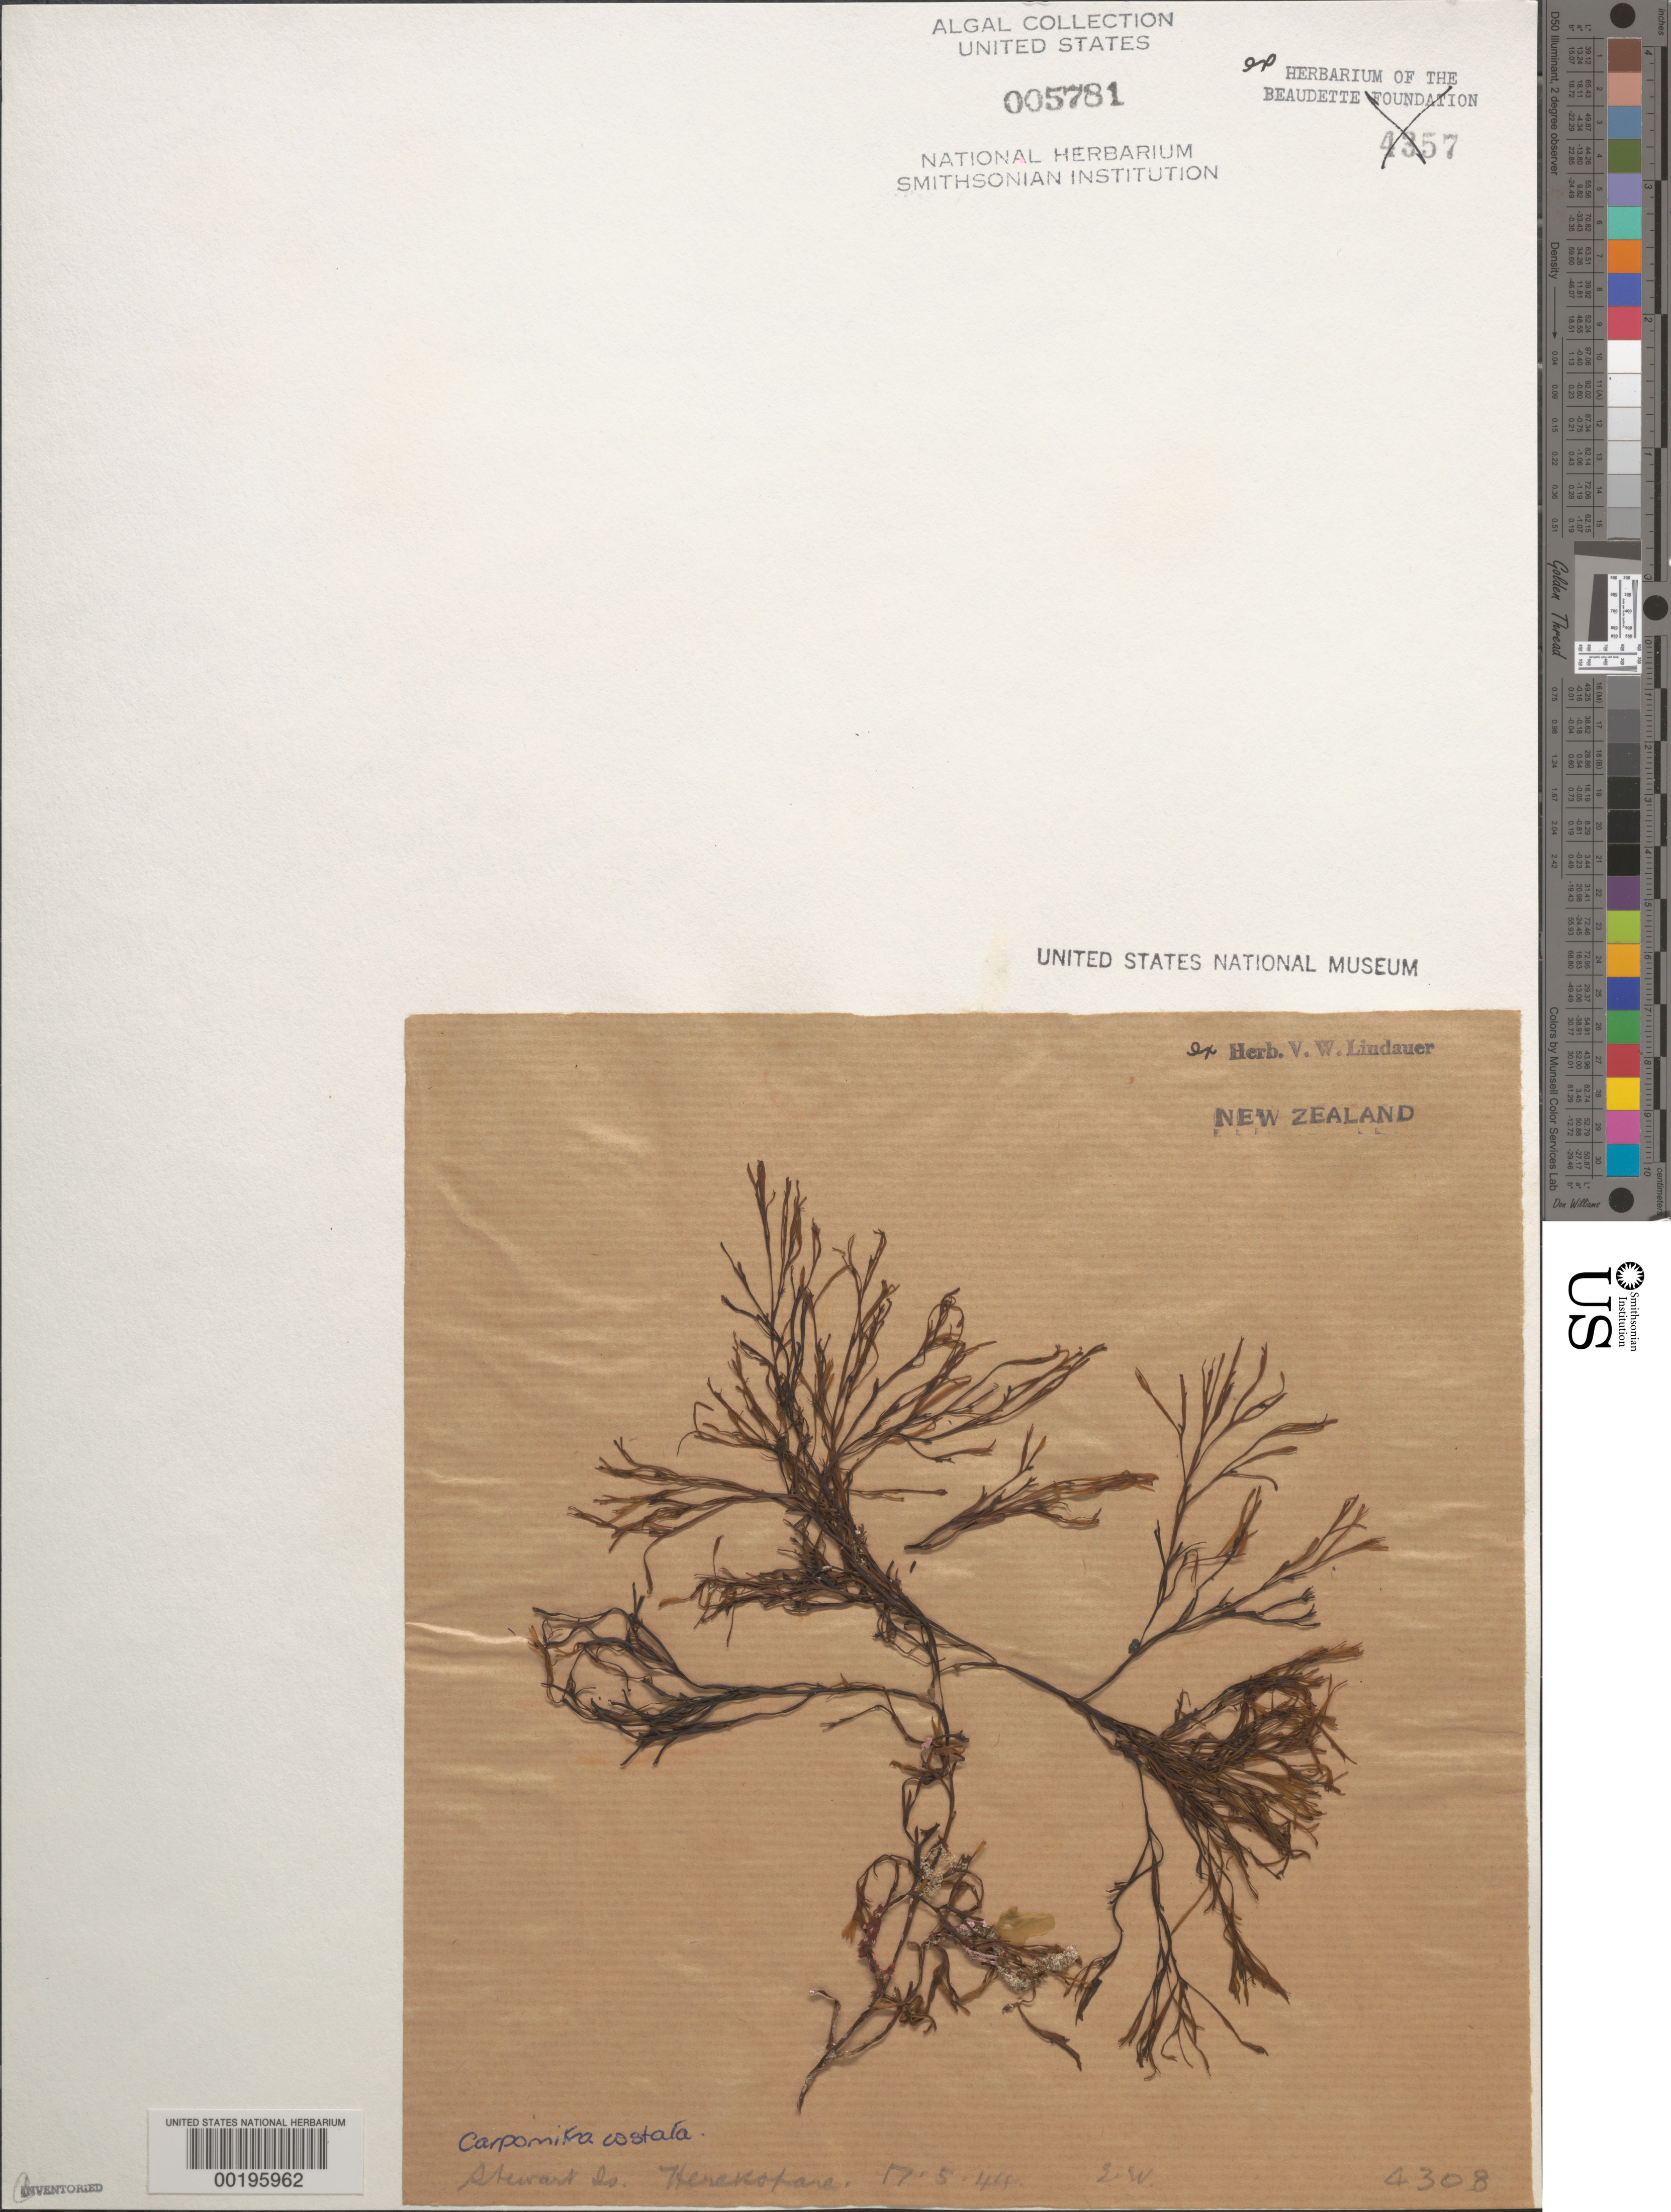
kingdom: Chromista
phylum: Ochrophyta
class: Phaeophyceae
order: Sporochnales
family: Sporochnaceae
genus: Carpomitra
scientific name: Carpomitra costata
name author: (Stackh.) Batters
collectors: V. Lindauer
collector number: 4308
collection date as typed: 17 May 1944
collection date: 1944-05-17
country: New Zealand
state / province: Southland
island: Stewart Island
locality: Herekopare Island (Te Marama)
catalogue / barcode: US 5781